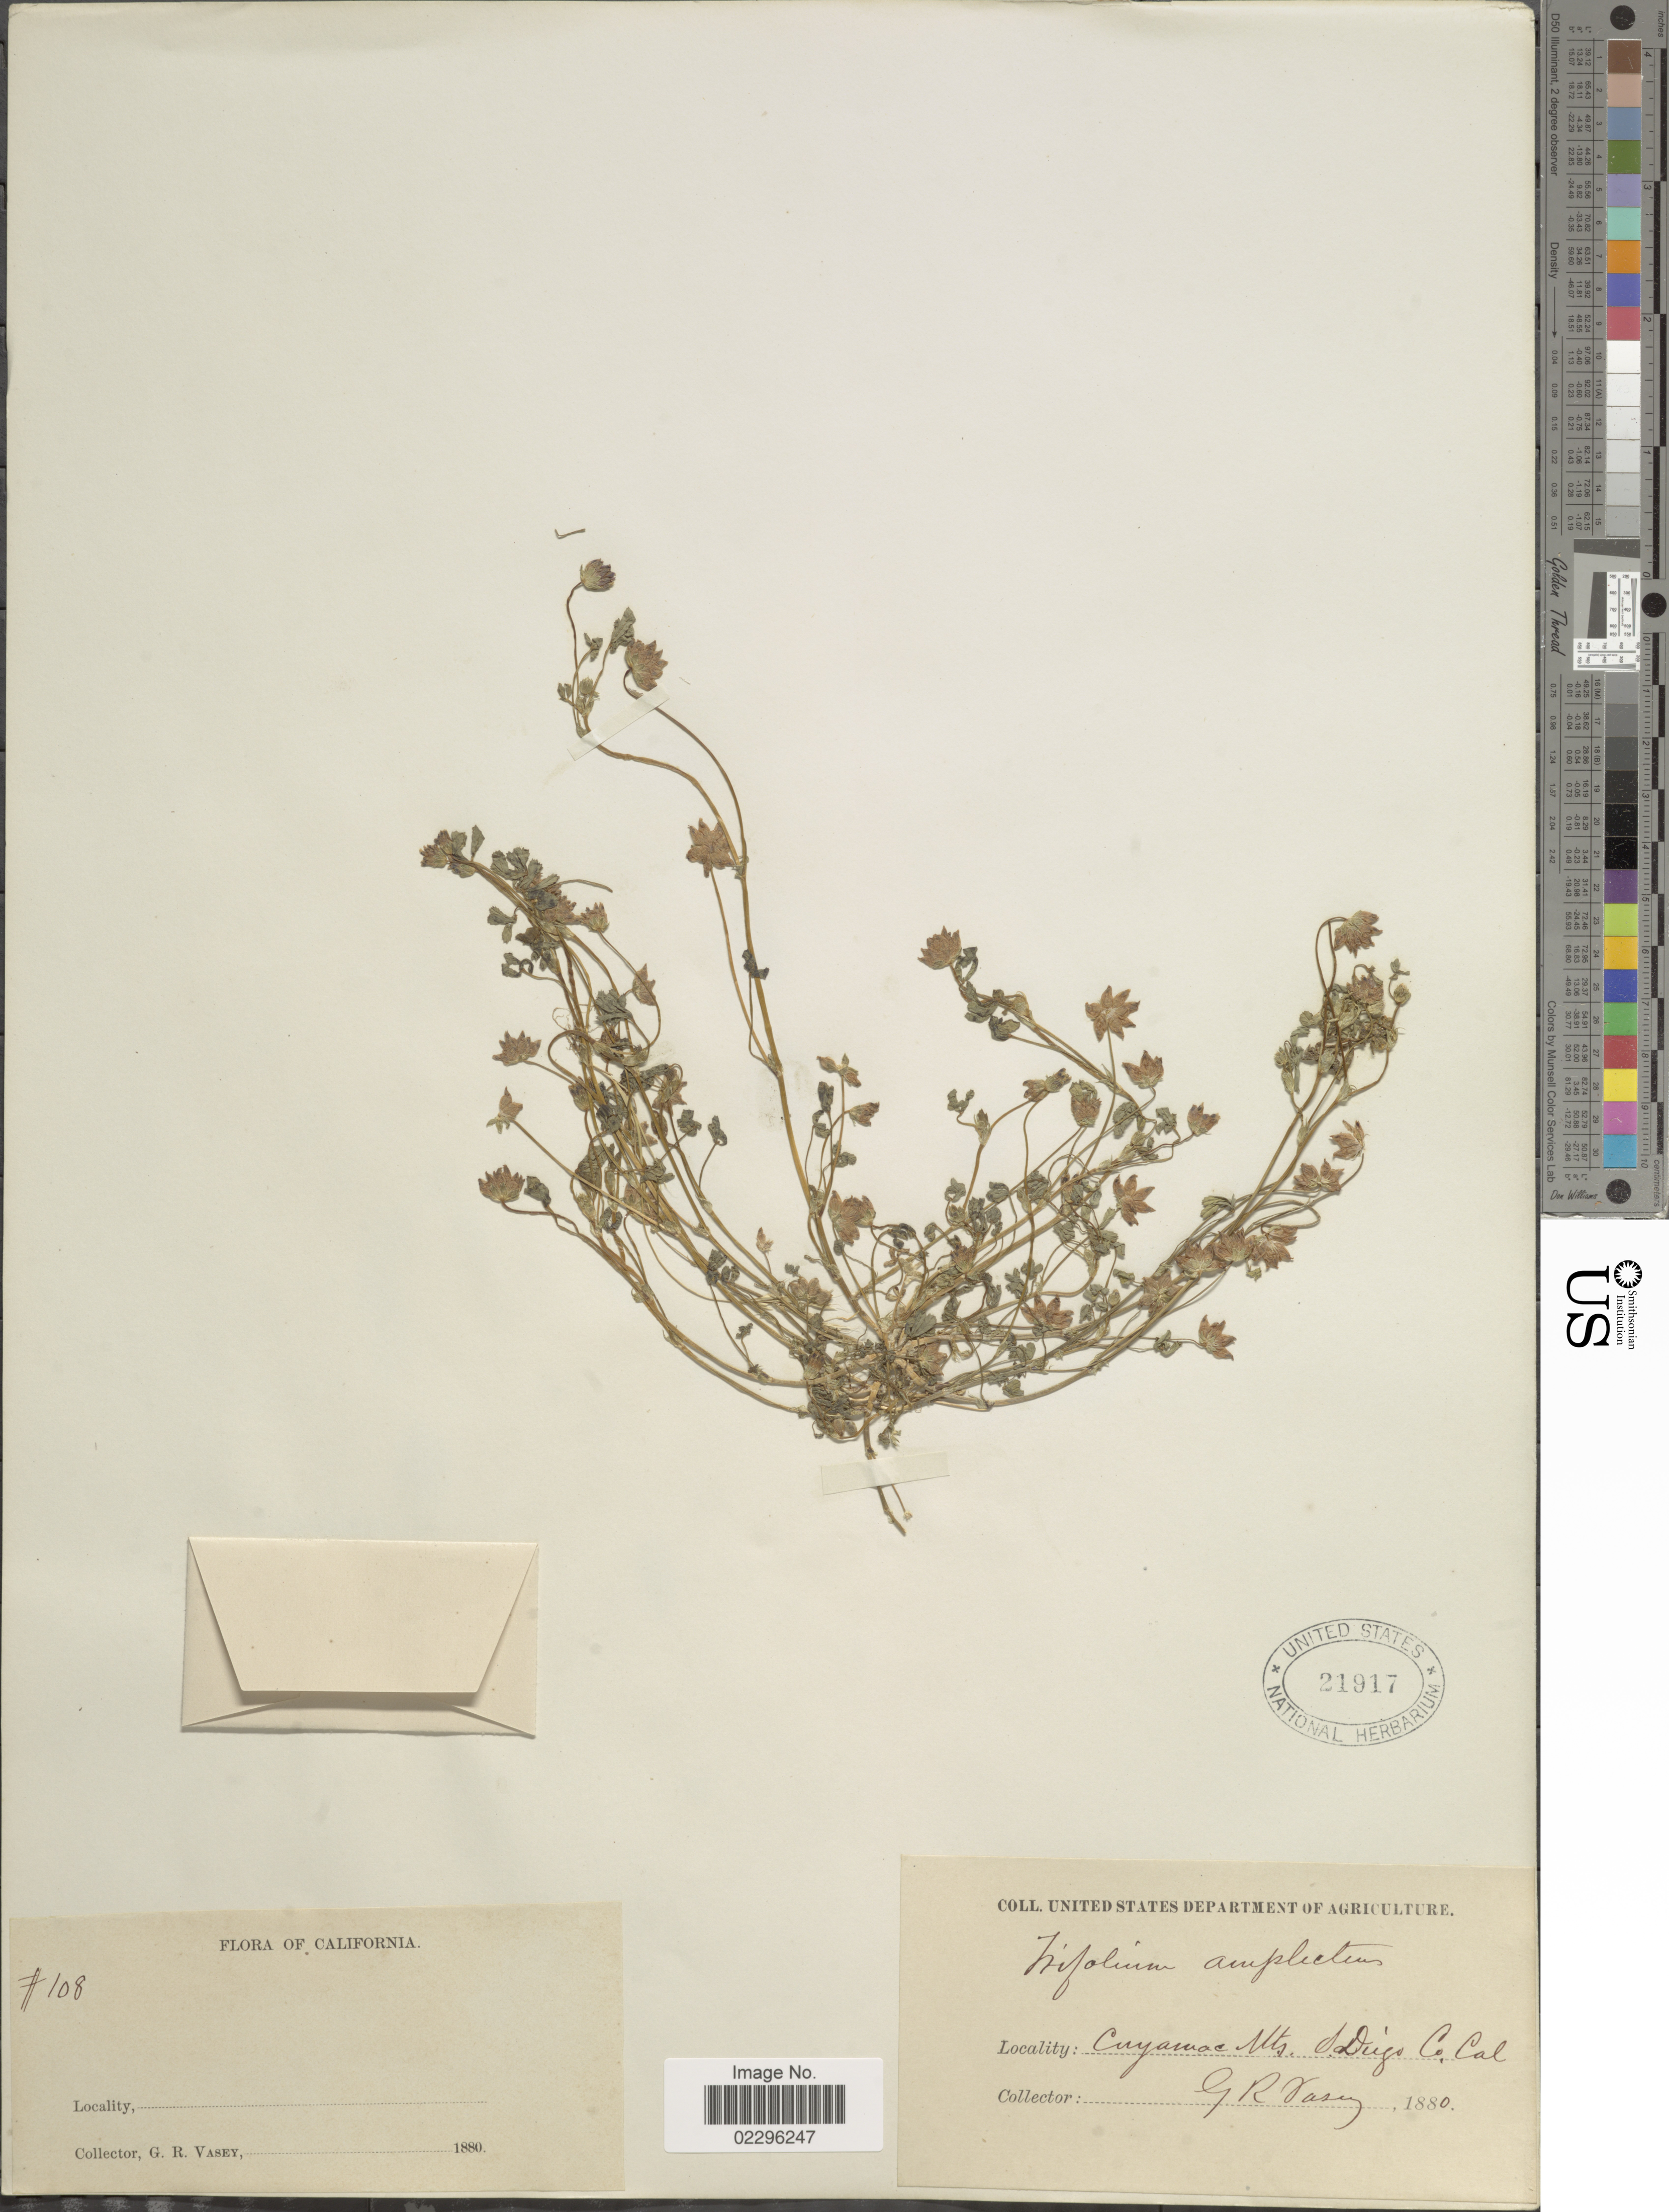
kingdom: Plantae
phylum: Tracheophyta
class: Magnoliopsida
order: Fabales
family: Fabaceae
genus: Trifolium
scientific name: Trifolium depauperatum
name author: Desv.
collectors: G. R. Vasey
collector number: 108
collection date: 1880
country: United States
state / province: California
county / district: San Diego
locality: Cuyamac Mts., S. Diego Co. Cal.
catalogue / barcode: US 21917